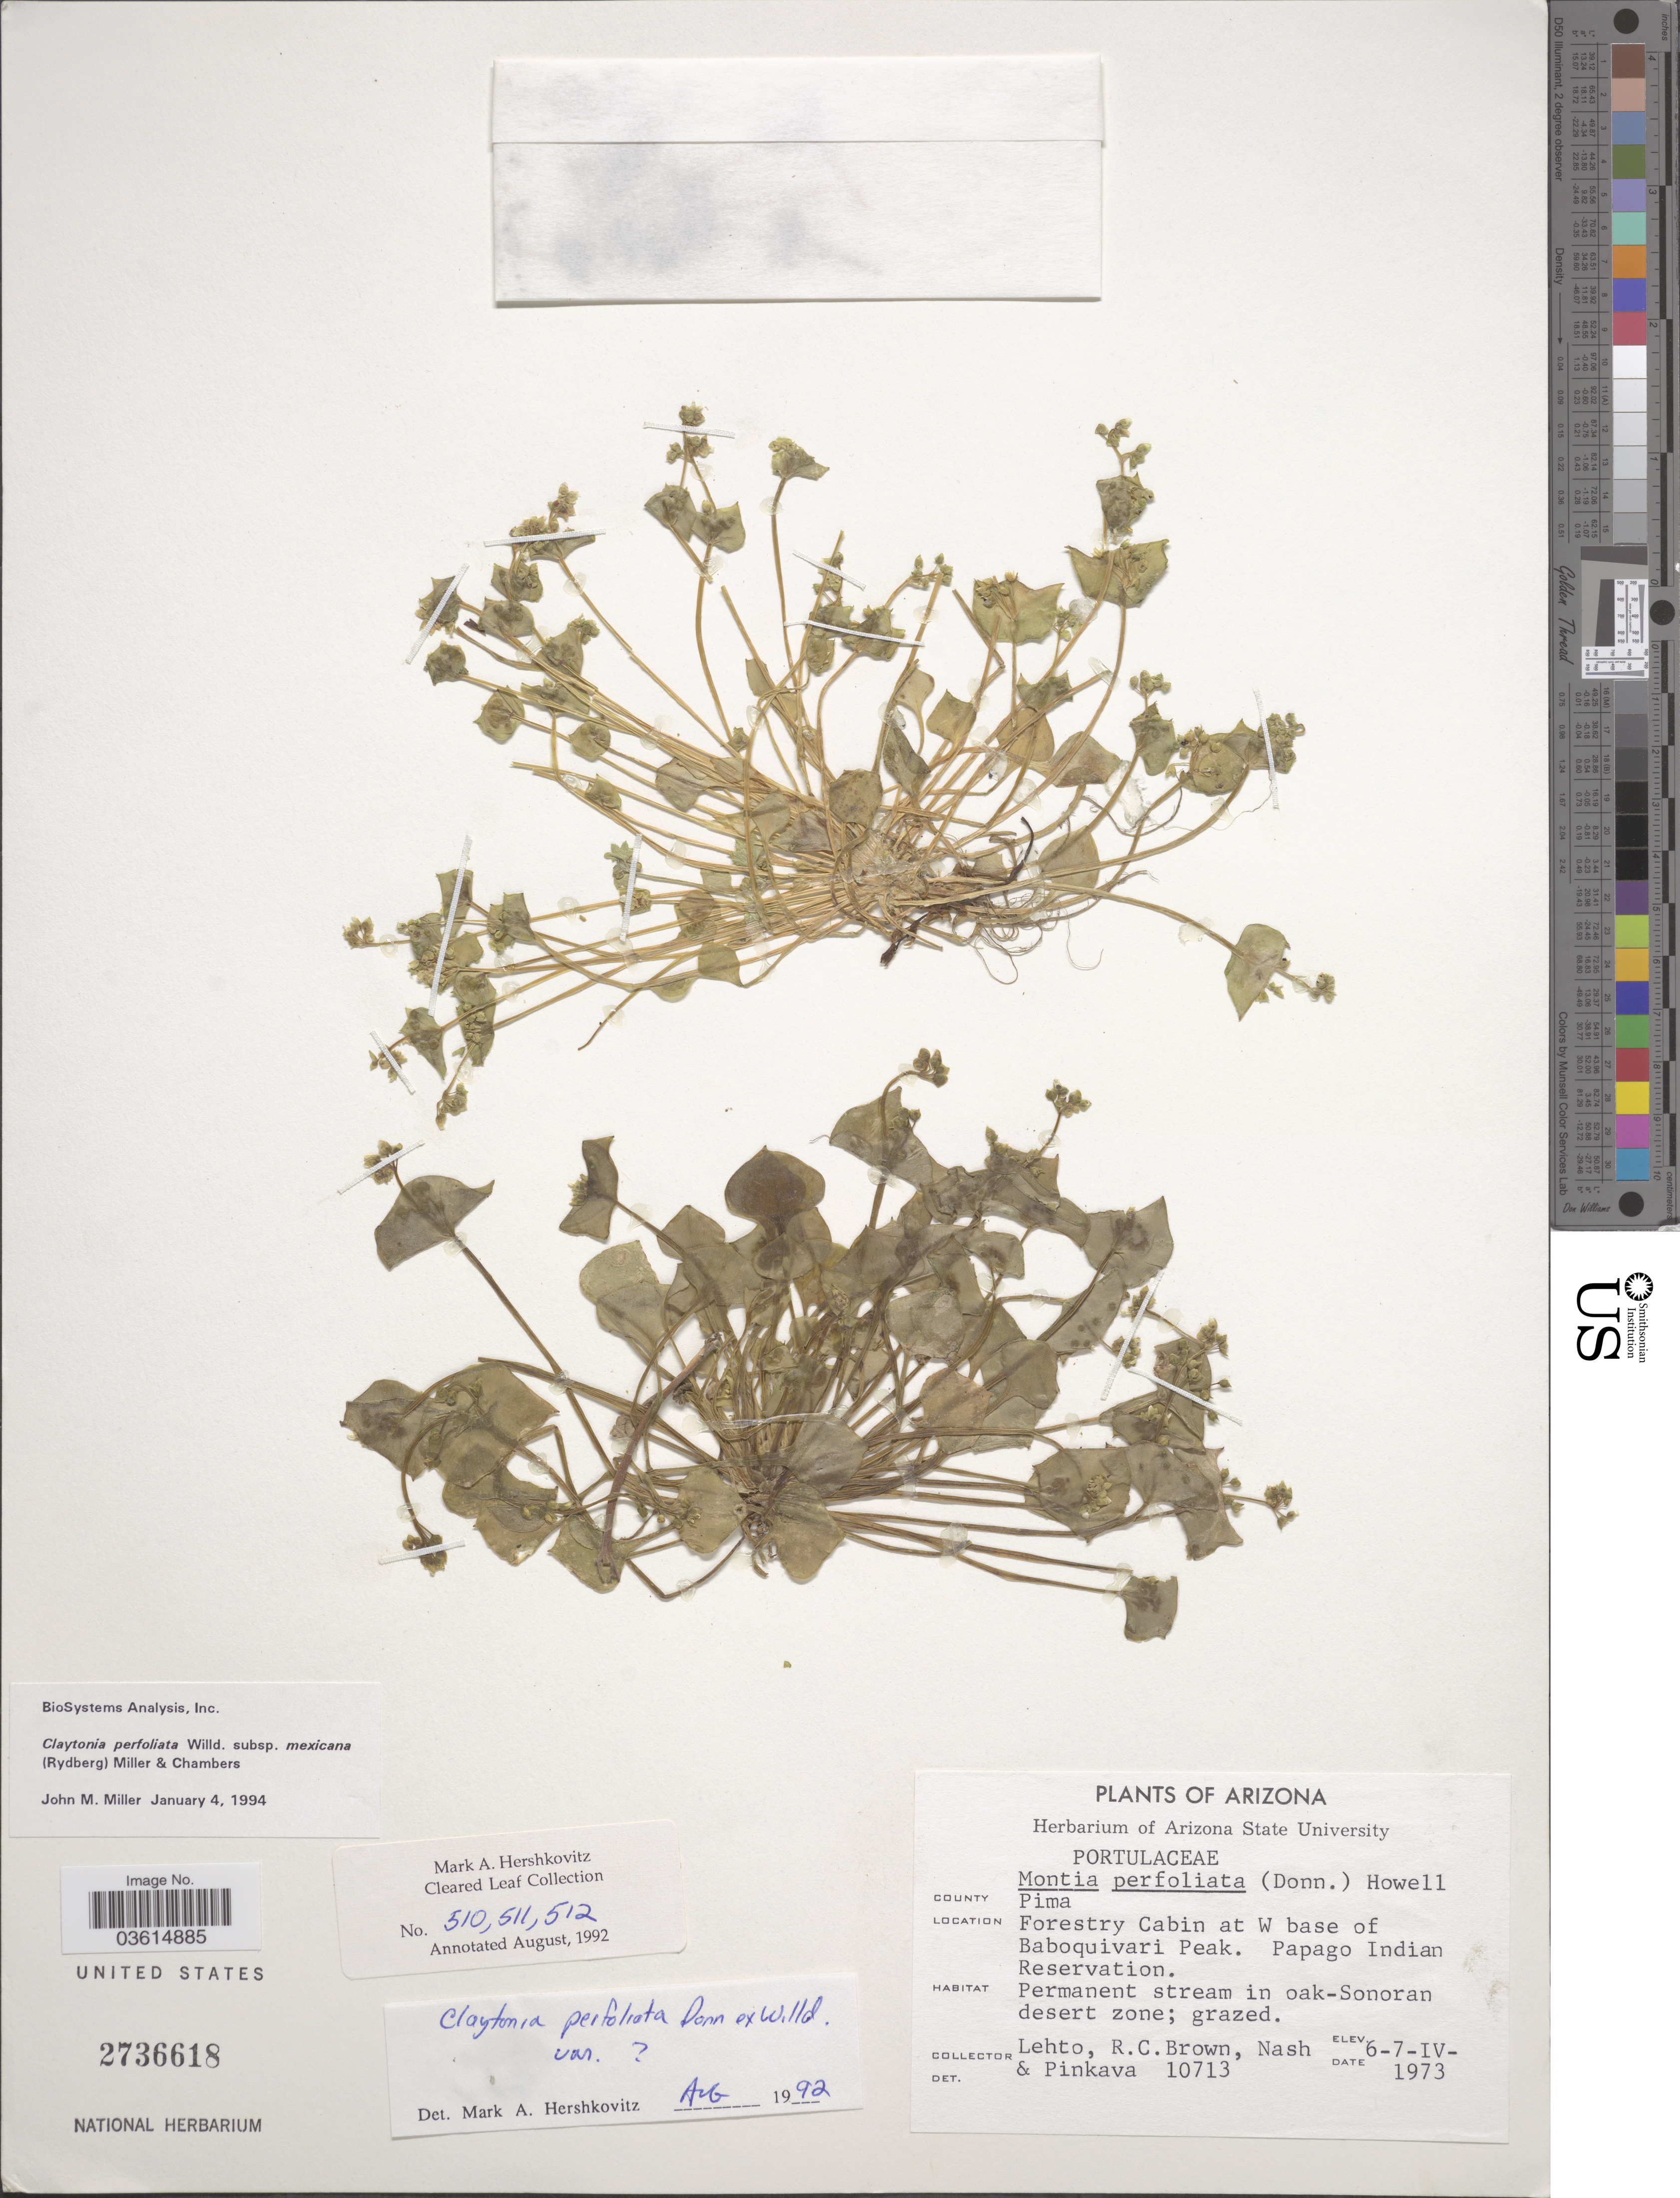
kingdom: Plantae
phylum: Tracheophyta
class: Magnoliopsida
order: Caryophyllales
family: Montiaceae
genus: Claytonia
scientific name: Claytonia perfoliata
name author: Donn ex Willd.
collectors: -. Lehto, R. C. Brown & -- Nash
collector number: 10713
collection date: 1973-04-06/1973-04-07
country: United States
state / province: Arizona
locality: County Pima. Forestry Cabin at W base of Baboquivari Peak, Papago Indian Reservation.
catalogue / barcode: US 2736618